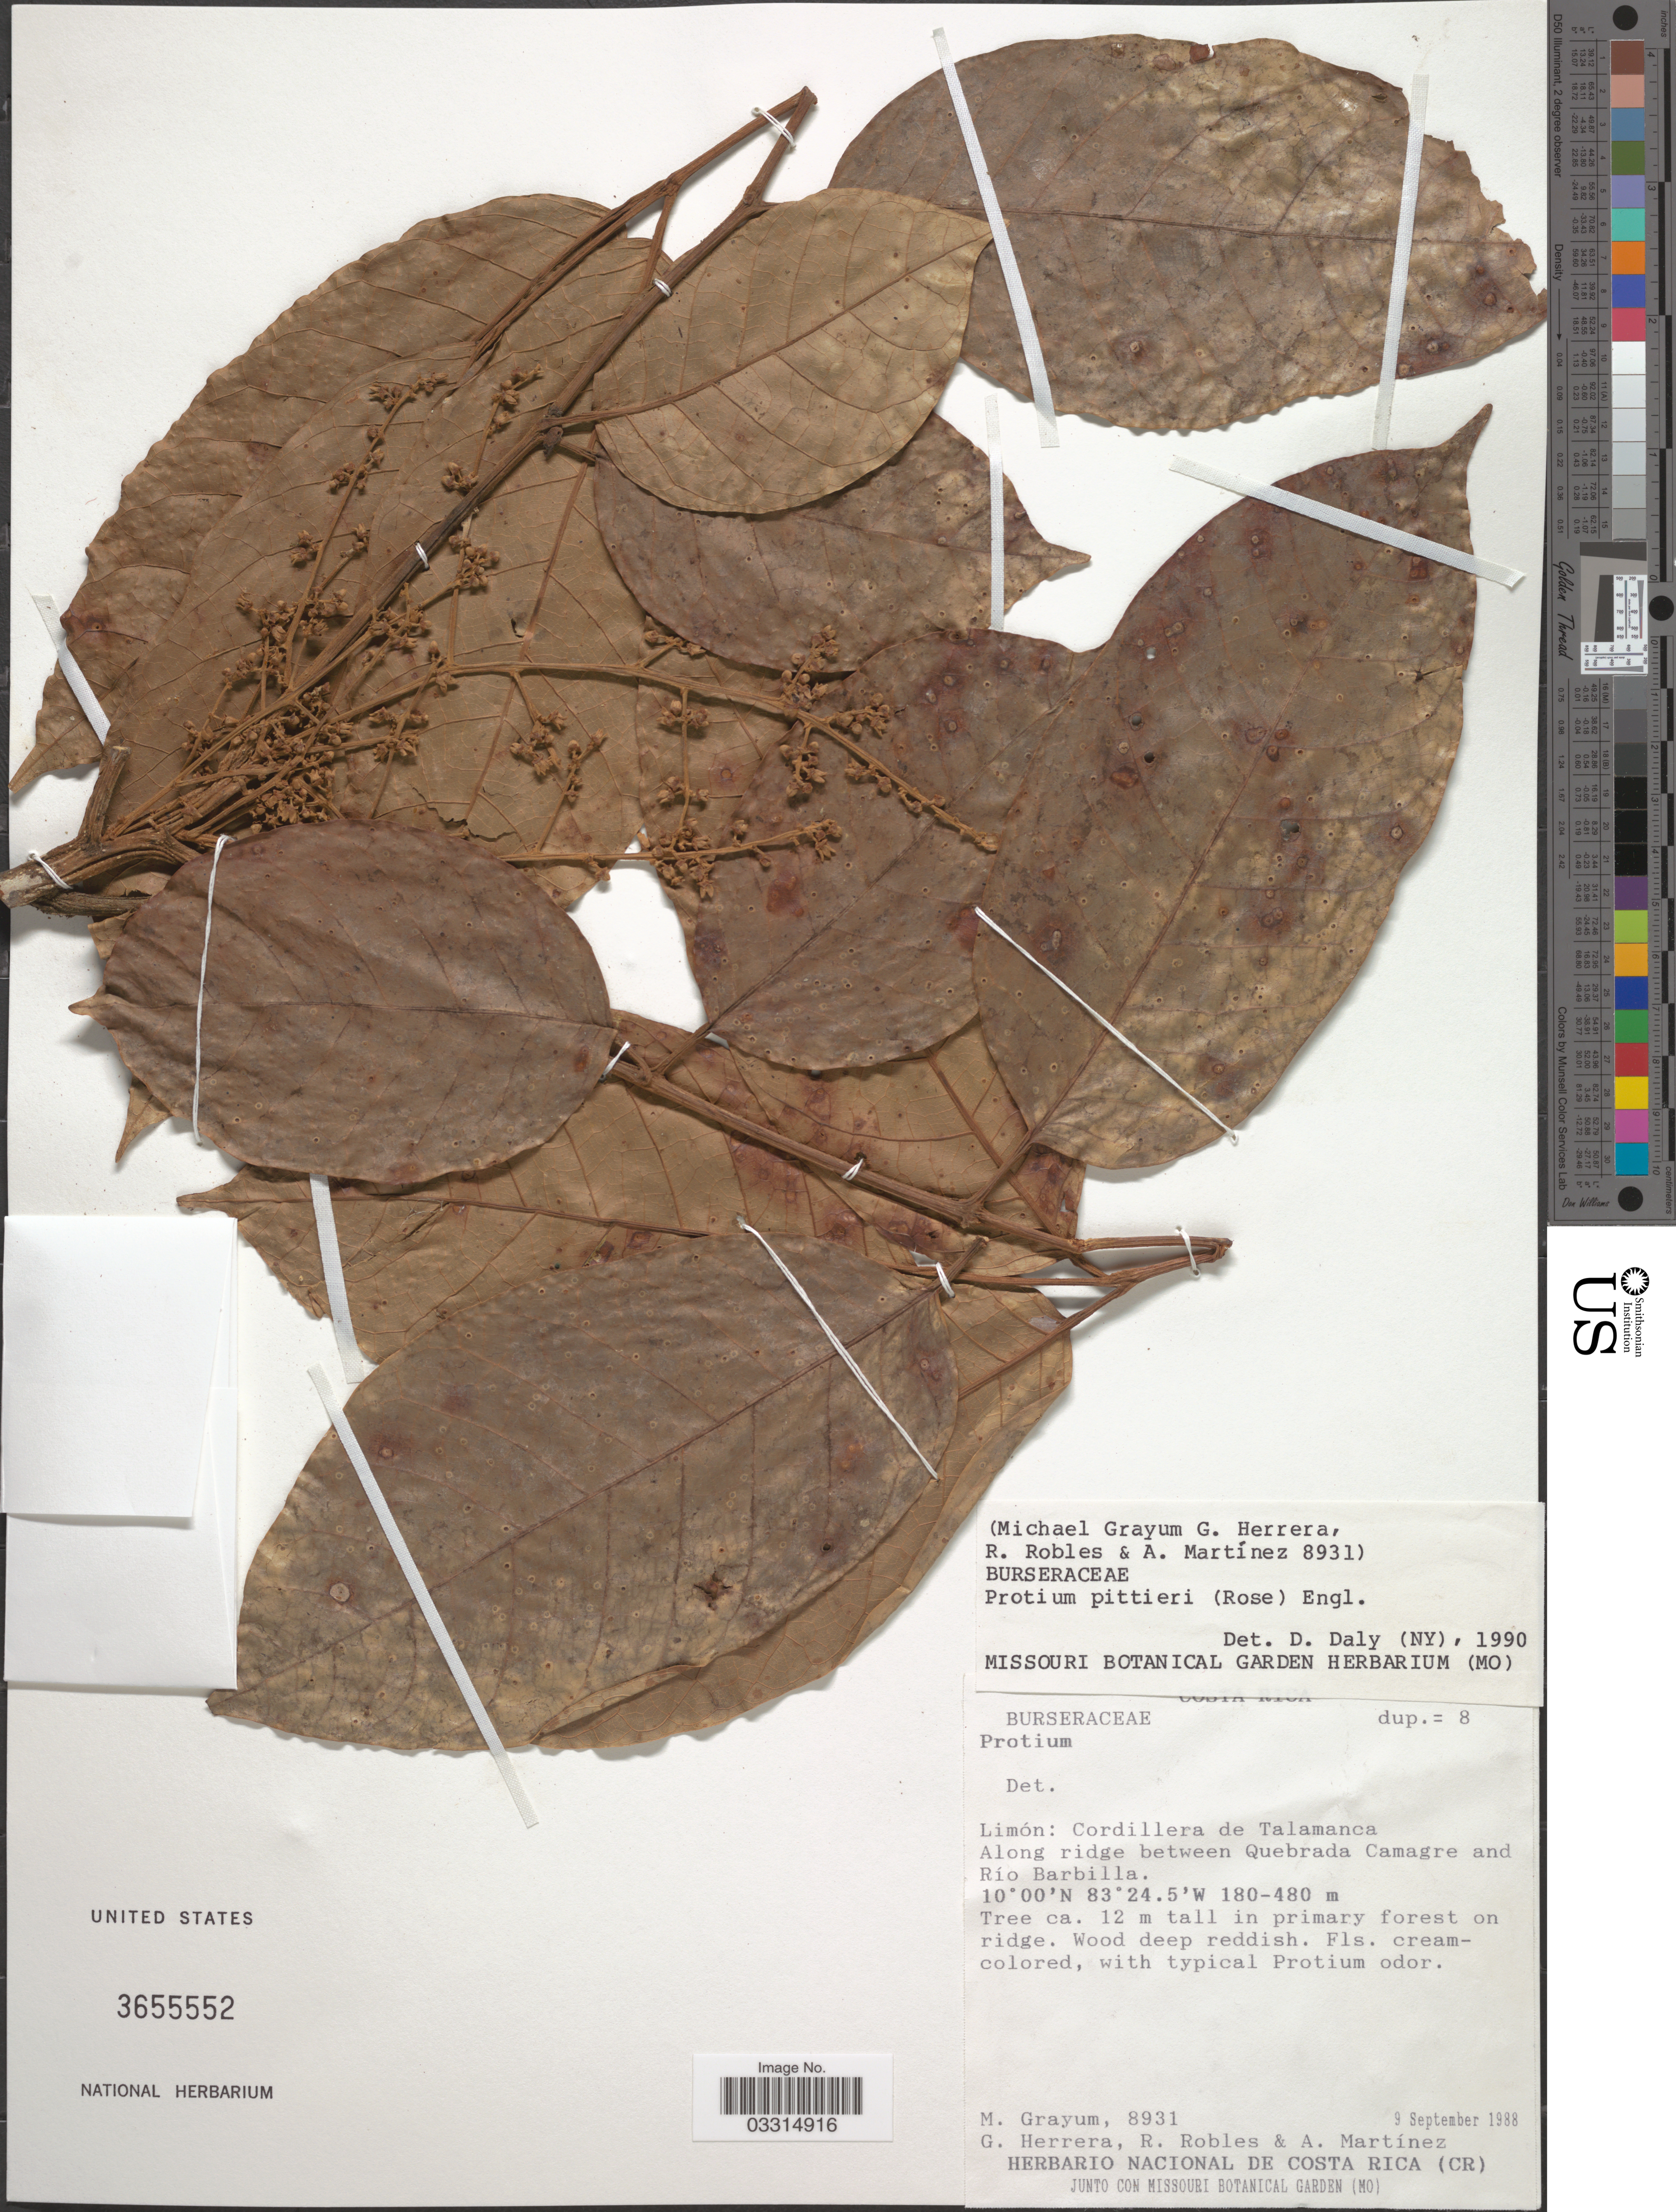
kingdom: Plantae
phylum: Tracheophyta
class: Magnoliopsida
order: Sapindales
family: Burseraceae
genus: Protium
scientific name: Protium unifoliolatum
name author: Engl.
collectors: M. H. Grayum, G. Herrera, R. Robles & A. Martínez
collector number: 8931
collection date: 1988-09-09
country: Costa Rica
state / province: Limón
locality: Cordillera de Talamanca. Along ridge between Quebrada Camagre and Río Barbilla.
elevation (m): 180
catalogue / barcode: US 3655552